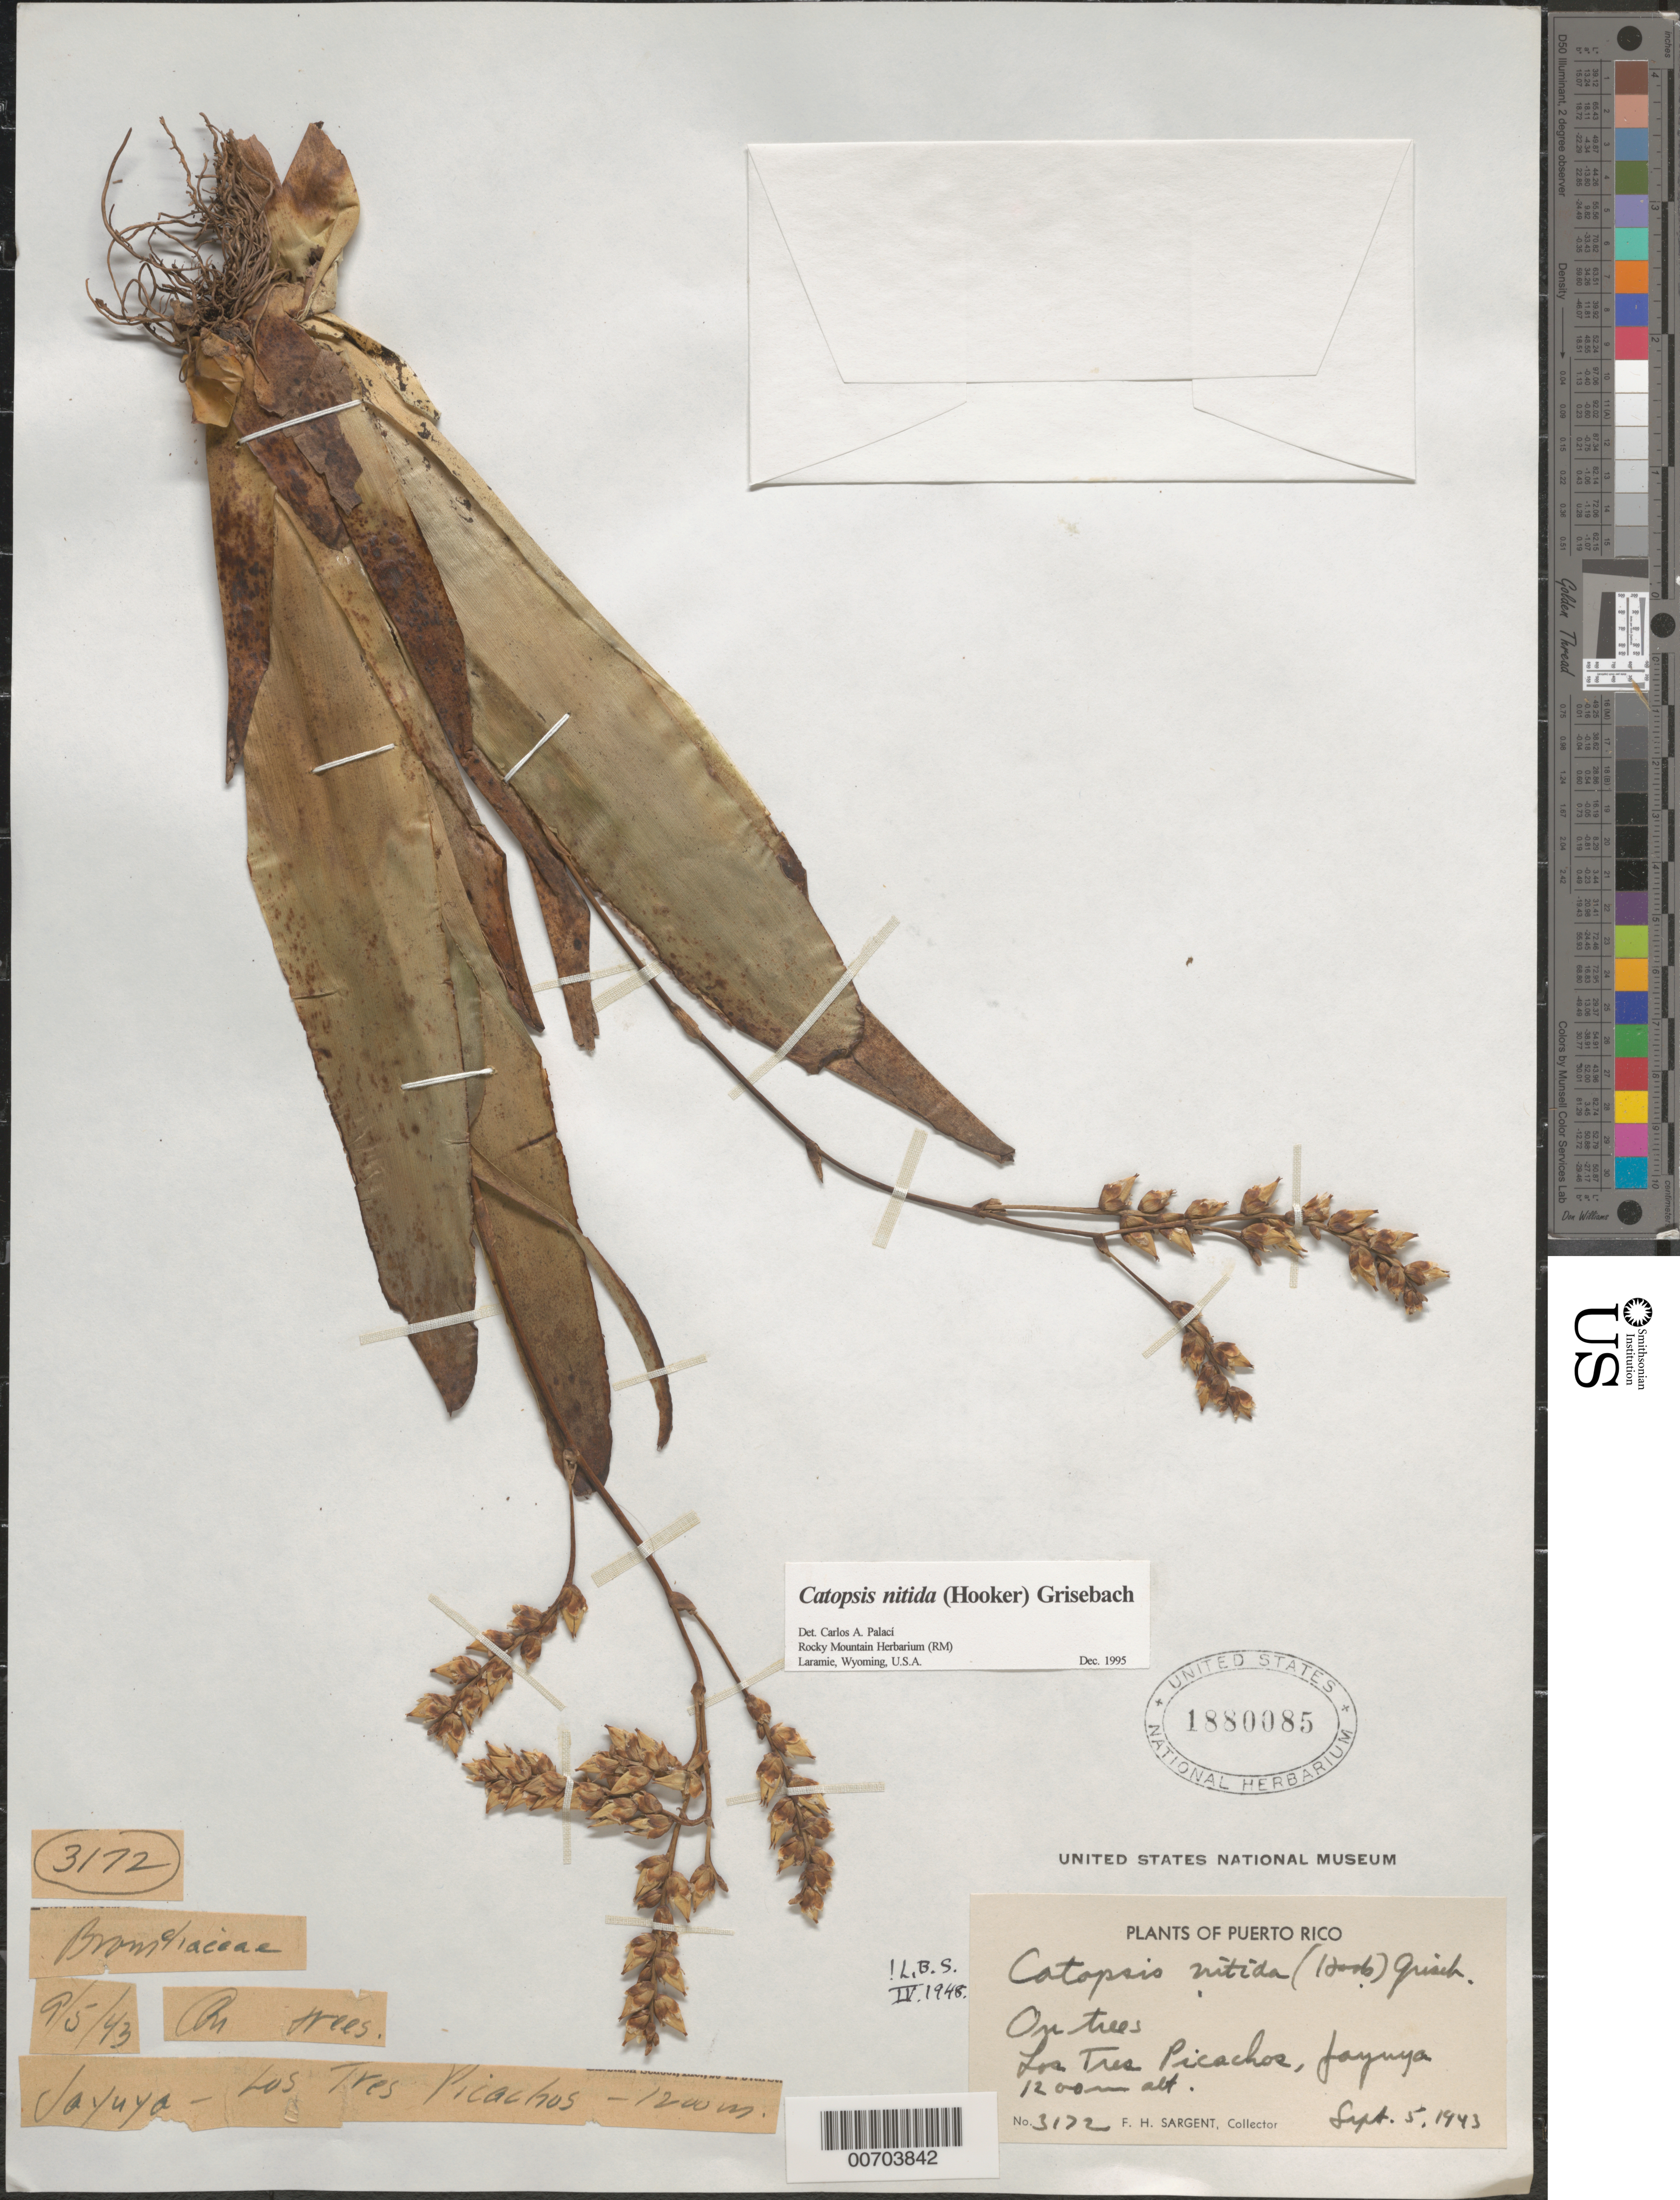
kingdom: Plantae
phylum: Tracheophyta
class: Liliopsida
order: Poales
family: Bromeliaceae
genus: Catopsis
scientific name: Catopsis nitida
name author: (Hook.) Griseb.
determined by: Palací, C. A., (RM), University of Wyoming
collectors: F. H. Sargent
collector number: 3172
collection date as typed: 05 Sep 1943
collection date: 1943-09-05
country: Puerto Rico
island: Greater Antilles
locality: Los Tres Picachos, Jayuya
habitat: On trees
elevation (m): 1200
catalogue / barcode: US 1880085